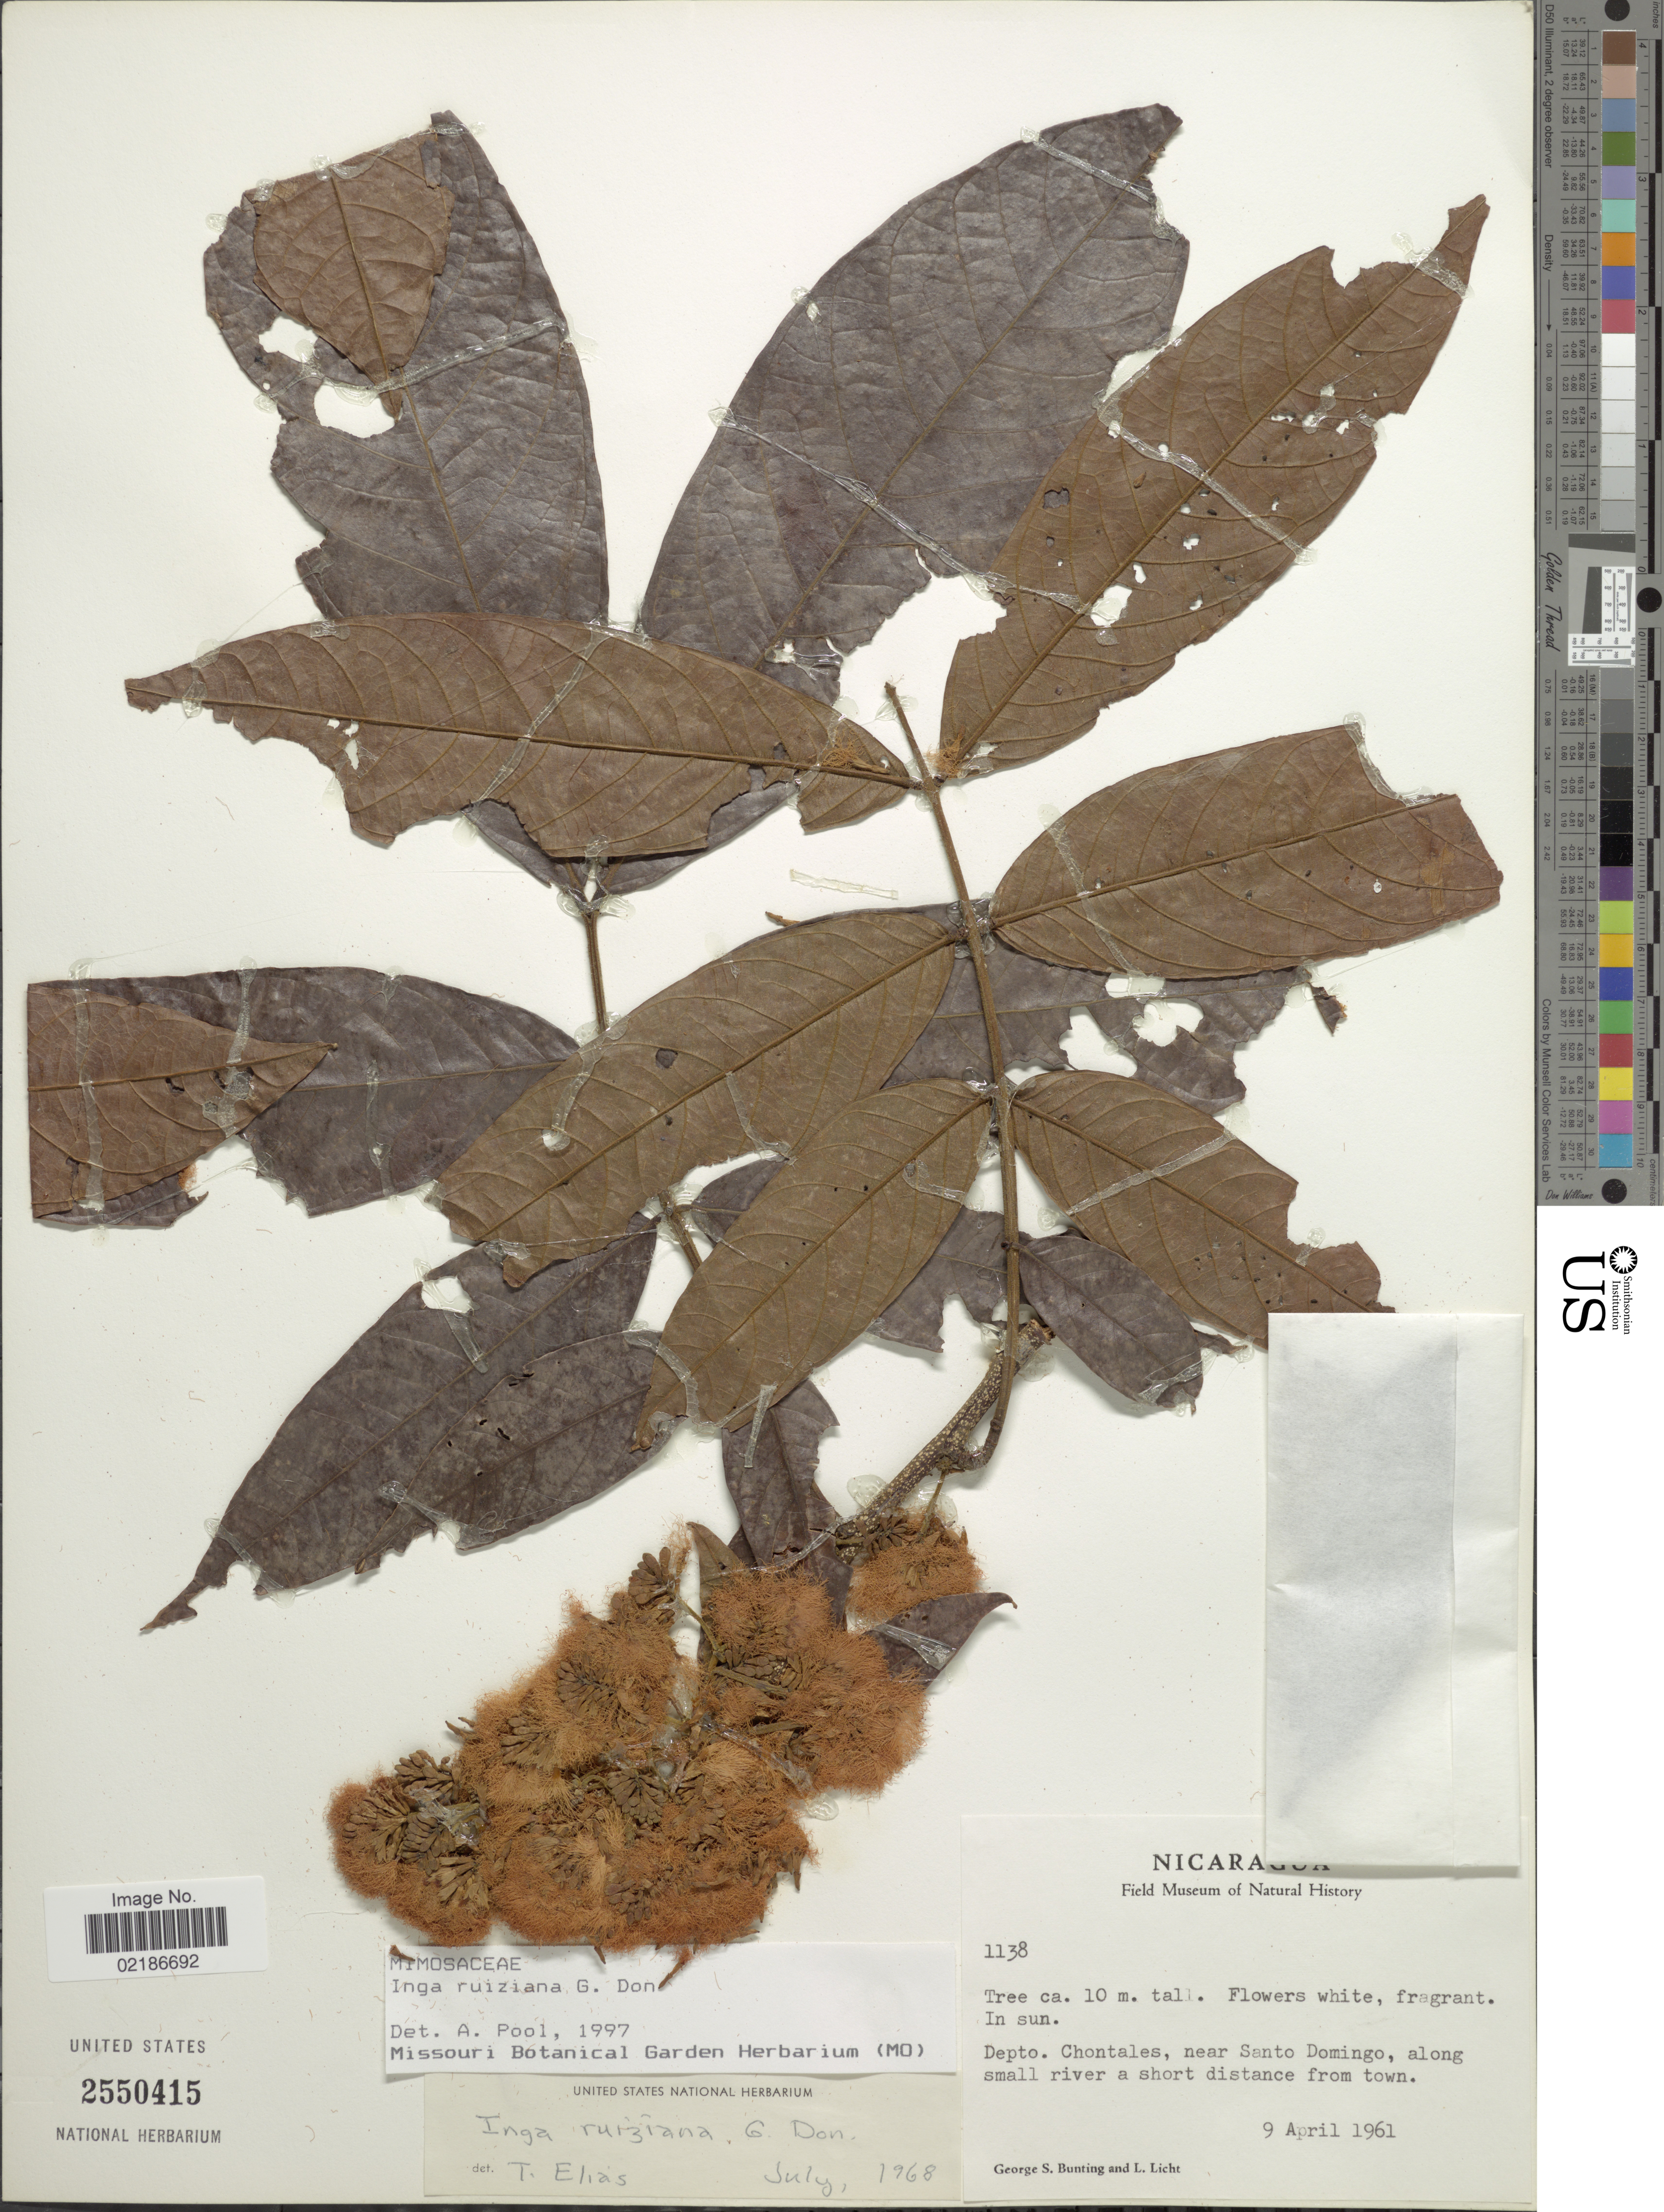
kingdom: Plantae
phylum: Tracheophyta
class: Magnoliopsida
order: Fabales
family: Fabaceae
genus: Inga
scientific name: Inga ruiziana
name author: G. Don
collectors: G. S. Bunting & L. Licht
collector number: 1138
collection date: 1961-04-09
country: Nicaragua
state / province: Chontales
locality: Near Santo Domingo, along small river a short distance from town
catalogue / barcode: US 2550415